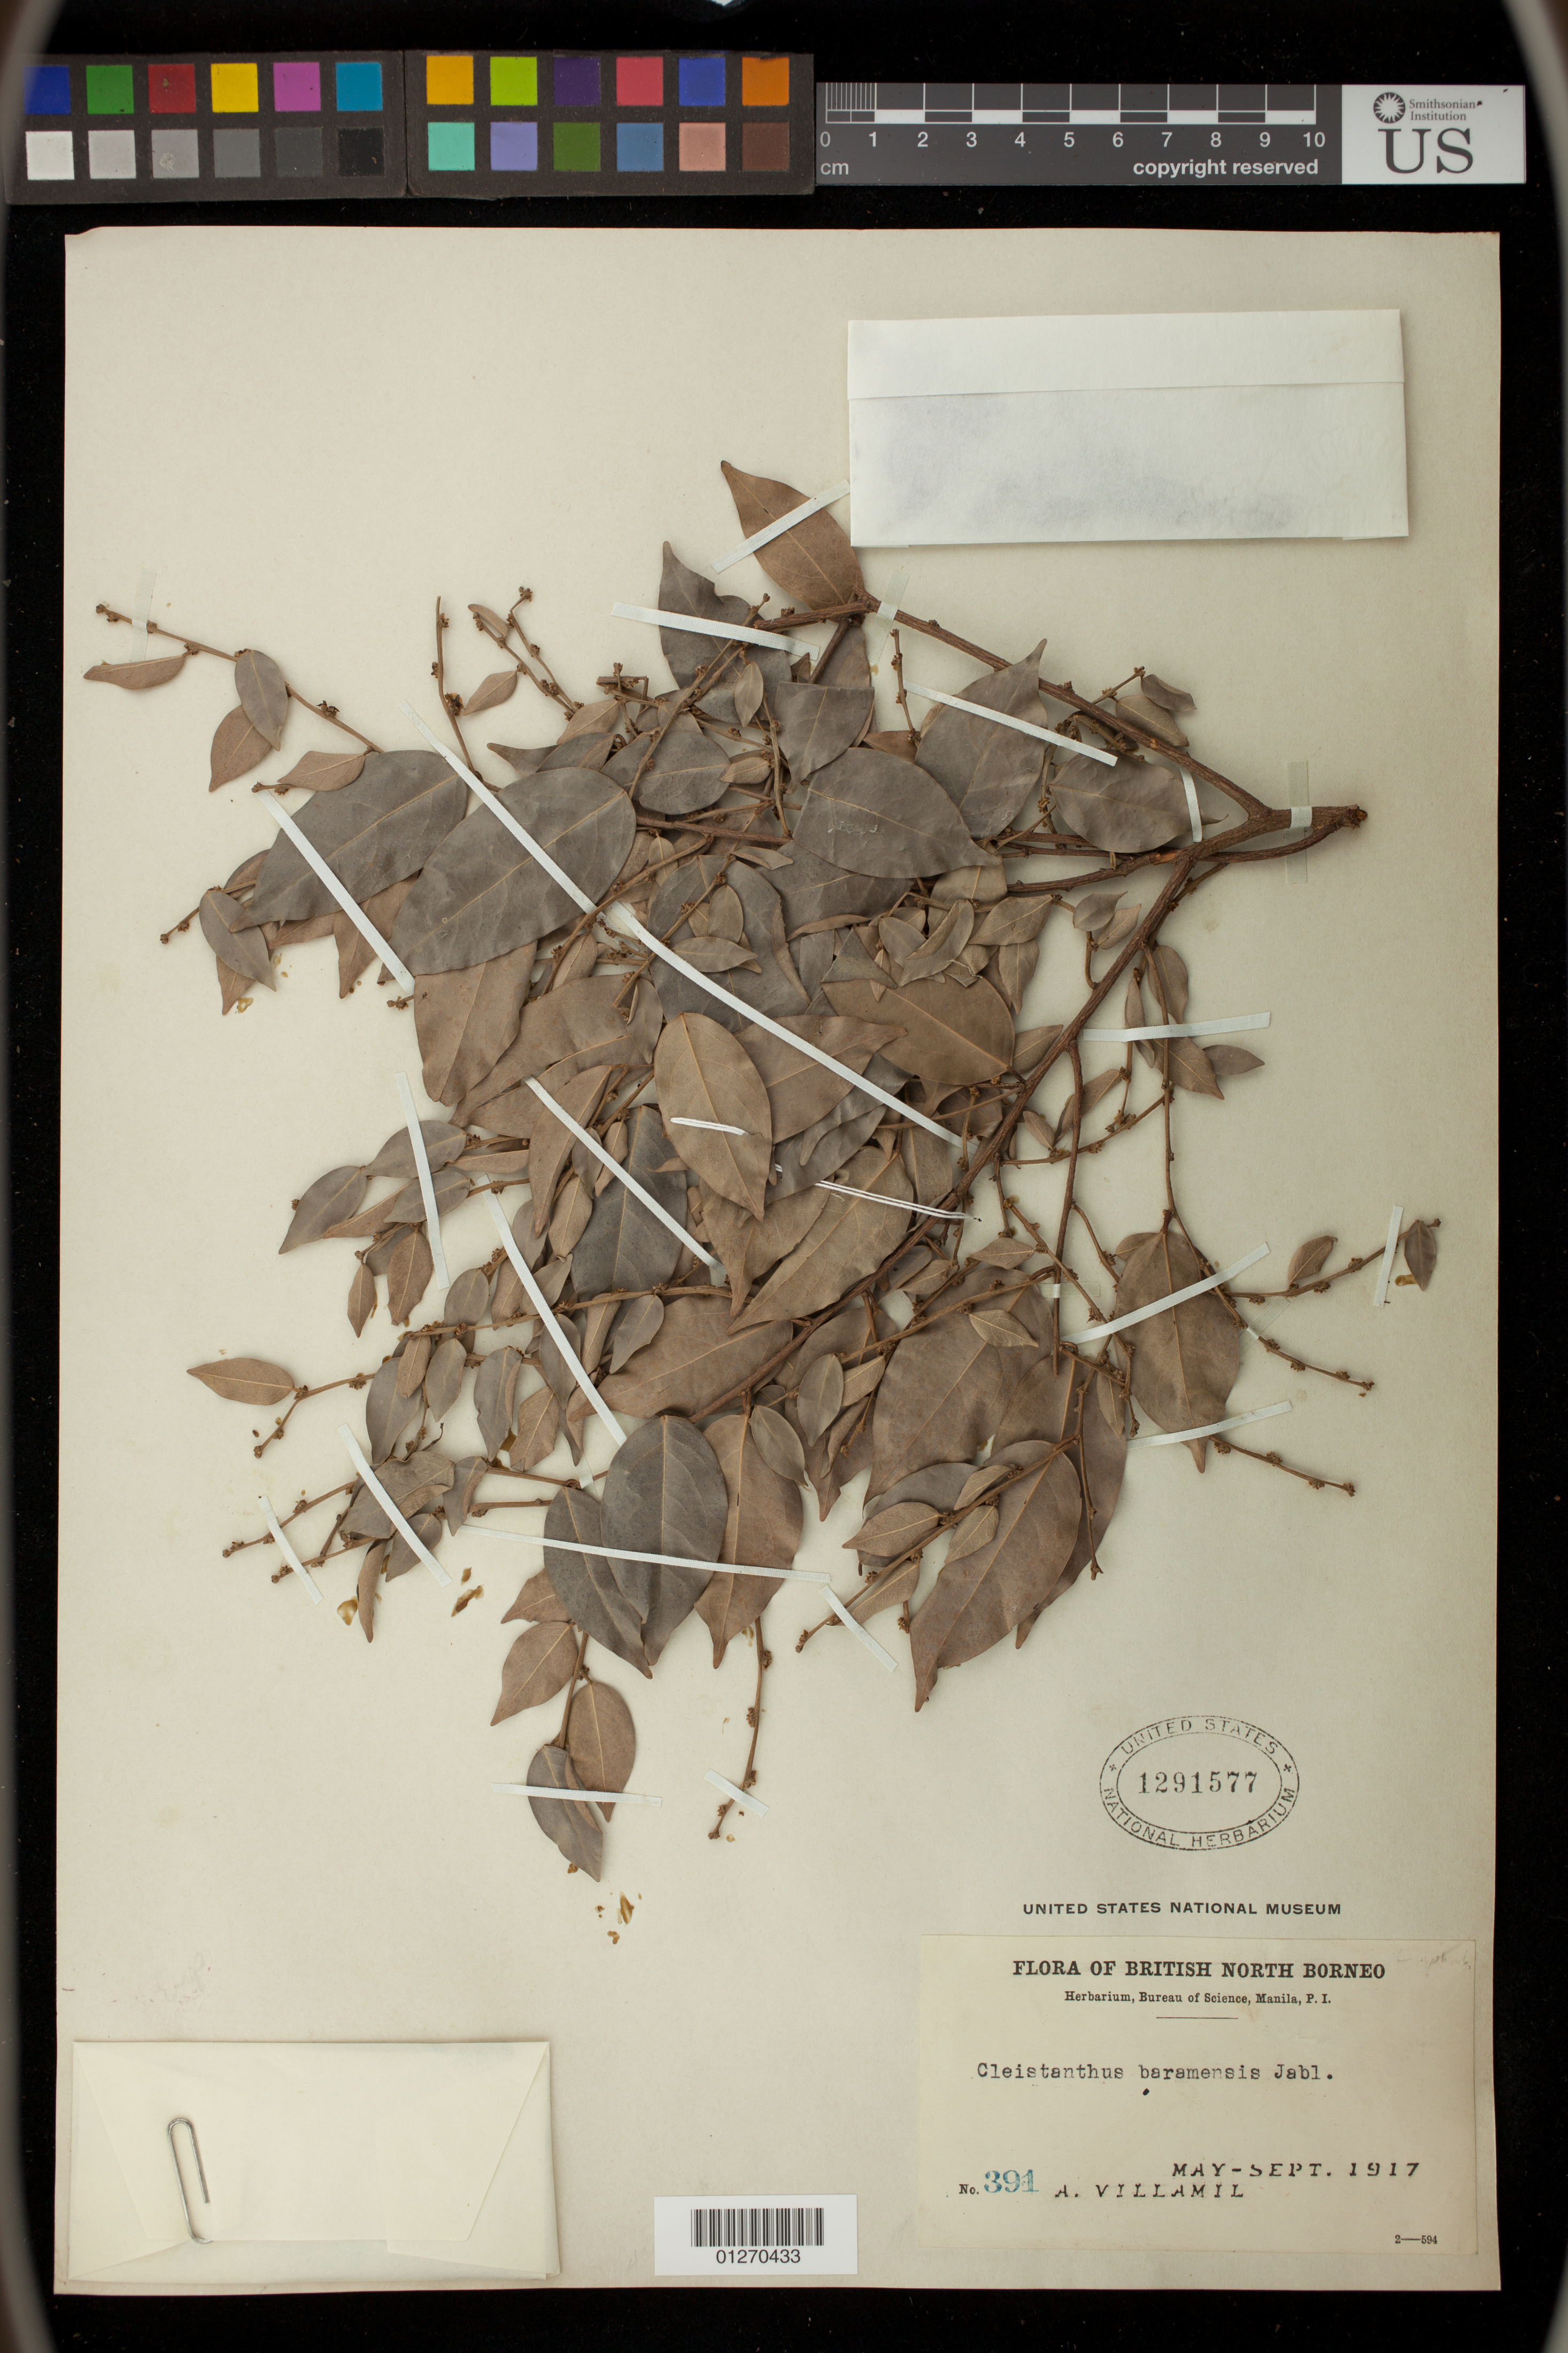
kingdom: Plantae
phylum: Tracheophyta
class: Magnoliopsida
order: Malpighiales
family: Phyllanthaceae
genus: Cleistanthus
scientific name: Cleistanthus baramicus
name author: Jabl.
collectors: A. Villamil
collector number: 391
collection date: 1917-05/1917-09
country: Malaysia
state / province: Sabah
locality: British North Borneo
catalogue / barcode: US 1291577